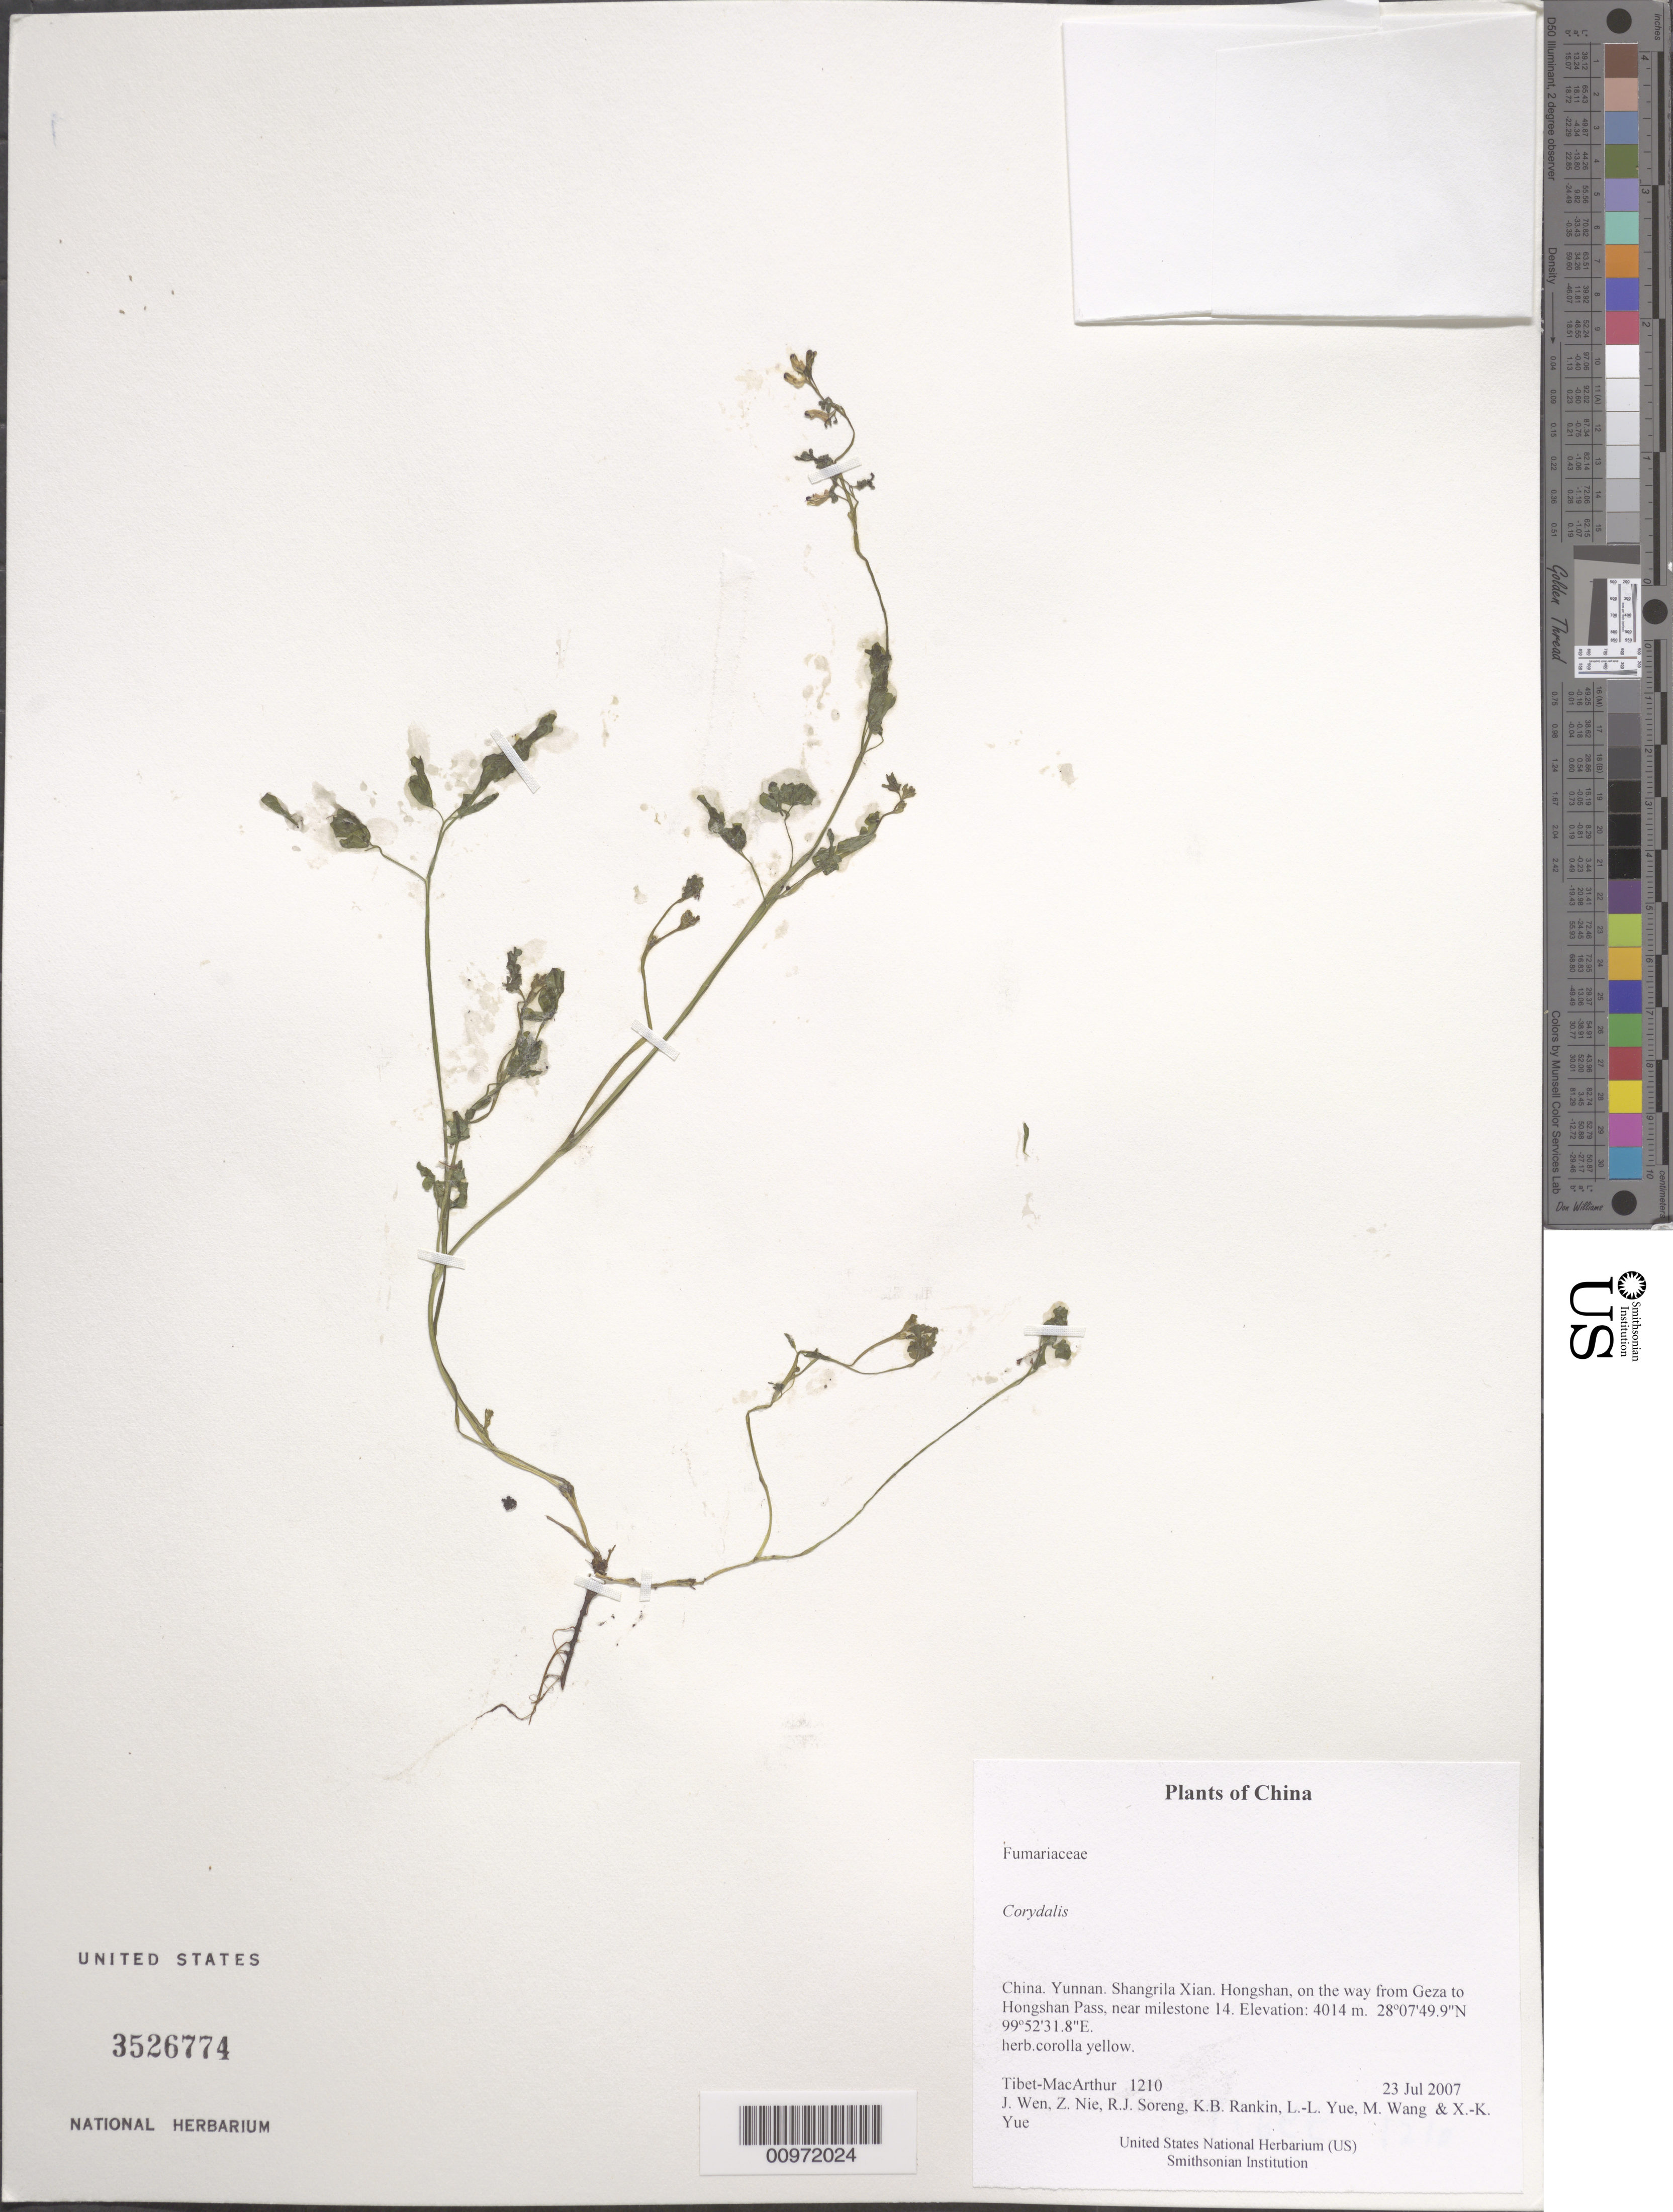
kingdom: Plantae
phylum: Tracheophyta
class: Magnoliopsida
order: Ranunculales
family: Papaveraceae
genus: Corydalis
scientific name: Corydalis sp.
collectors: Tibet-MacArthur, J. Wen, Z. Nie, R. J. Soreng, K. Rankin, L. Yue, M. Wang & X. Yue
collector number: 1210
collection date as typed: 23 Jul 2007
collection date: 2007-07-23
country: China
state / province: Yunnan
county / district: Shangrila Xian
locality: Hongshan, on the way from Geza to Hongshan Pass, near milestone 14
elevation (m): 4014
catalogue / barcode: US 3526774